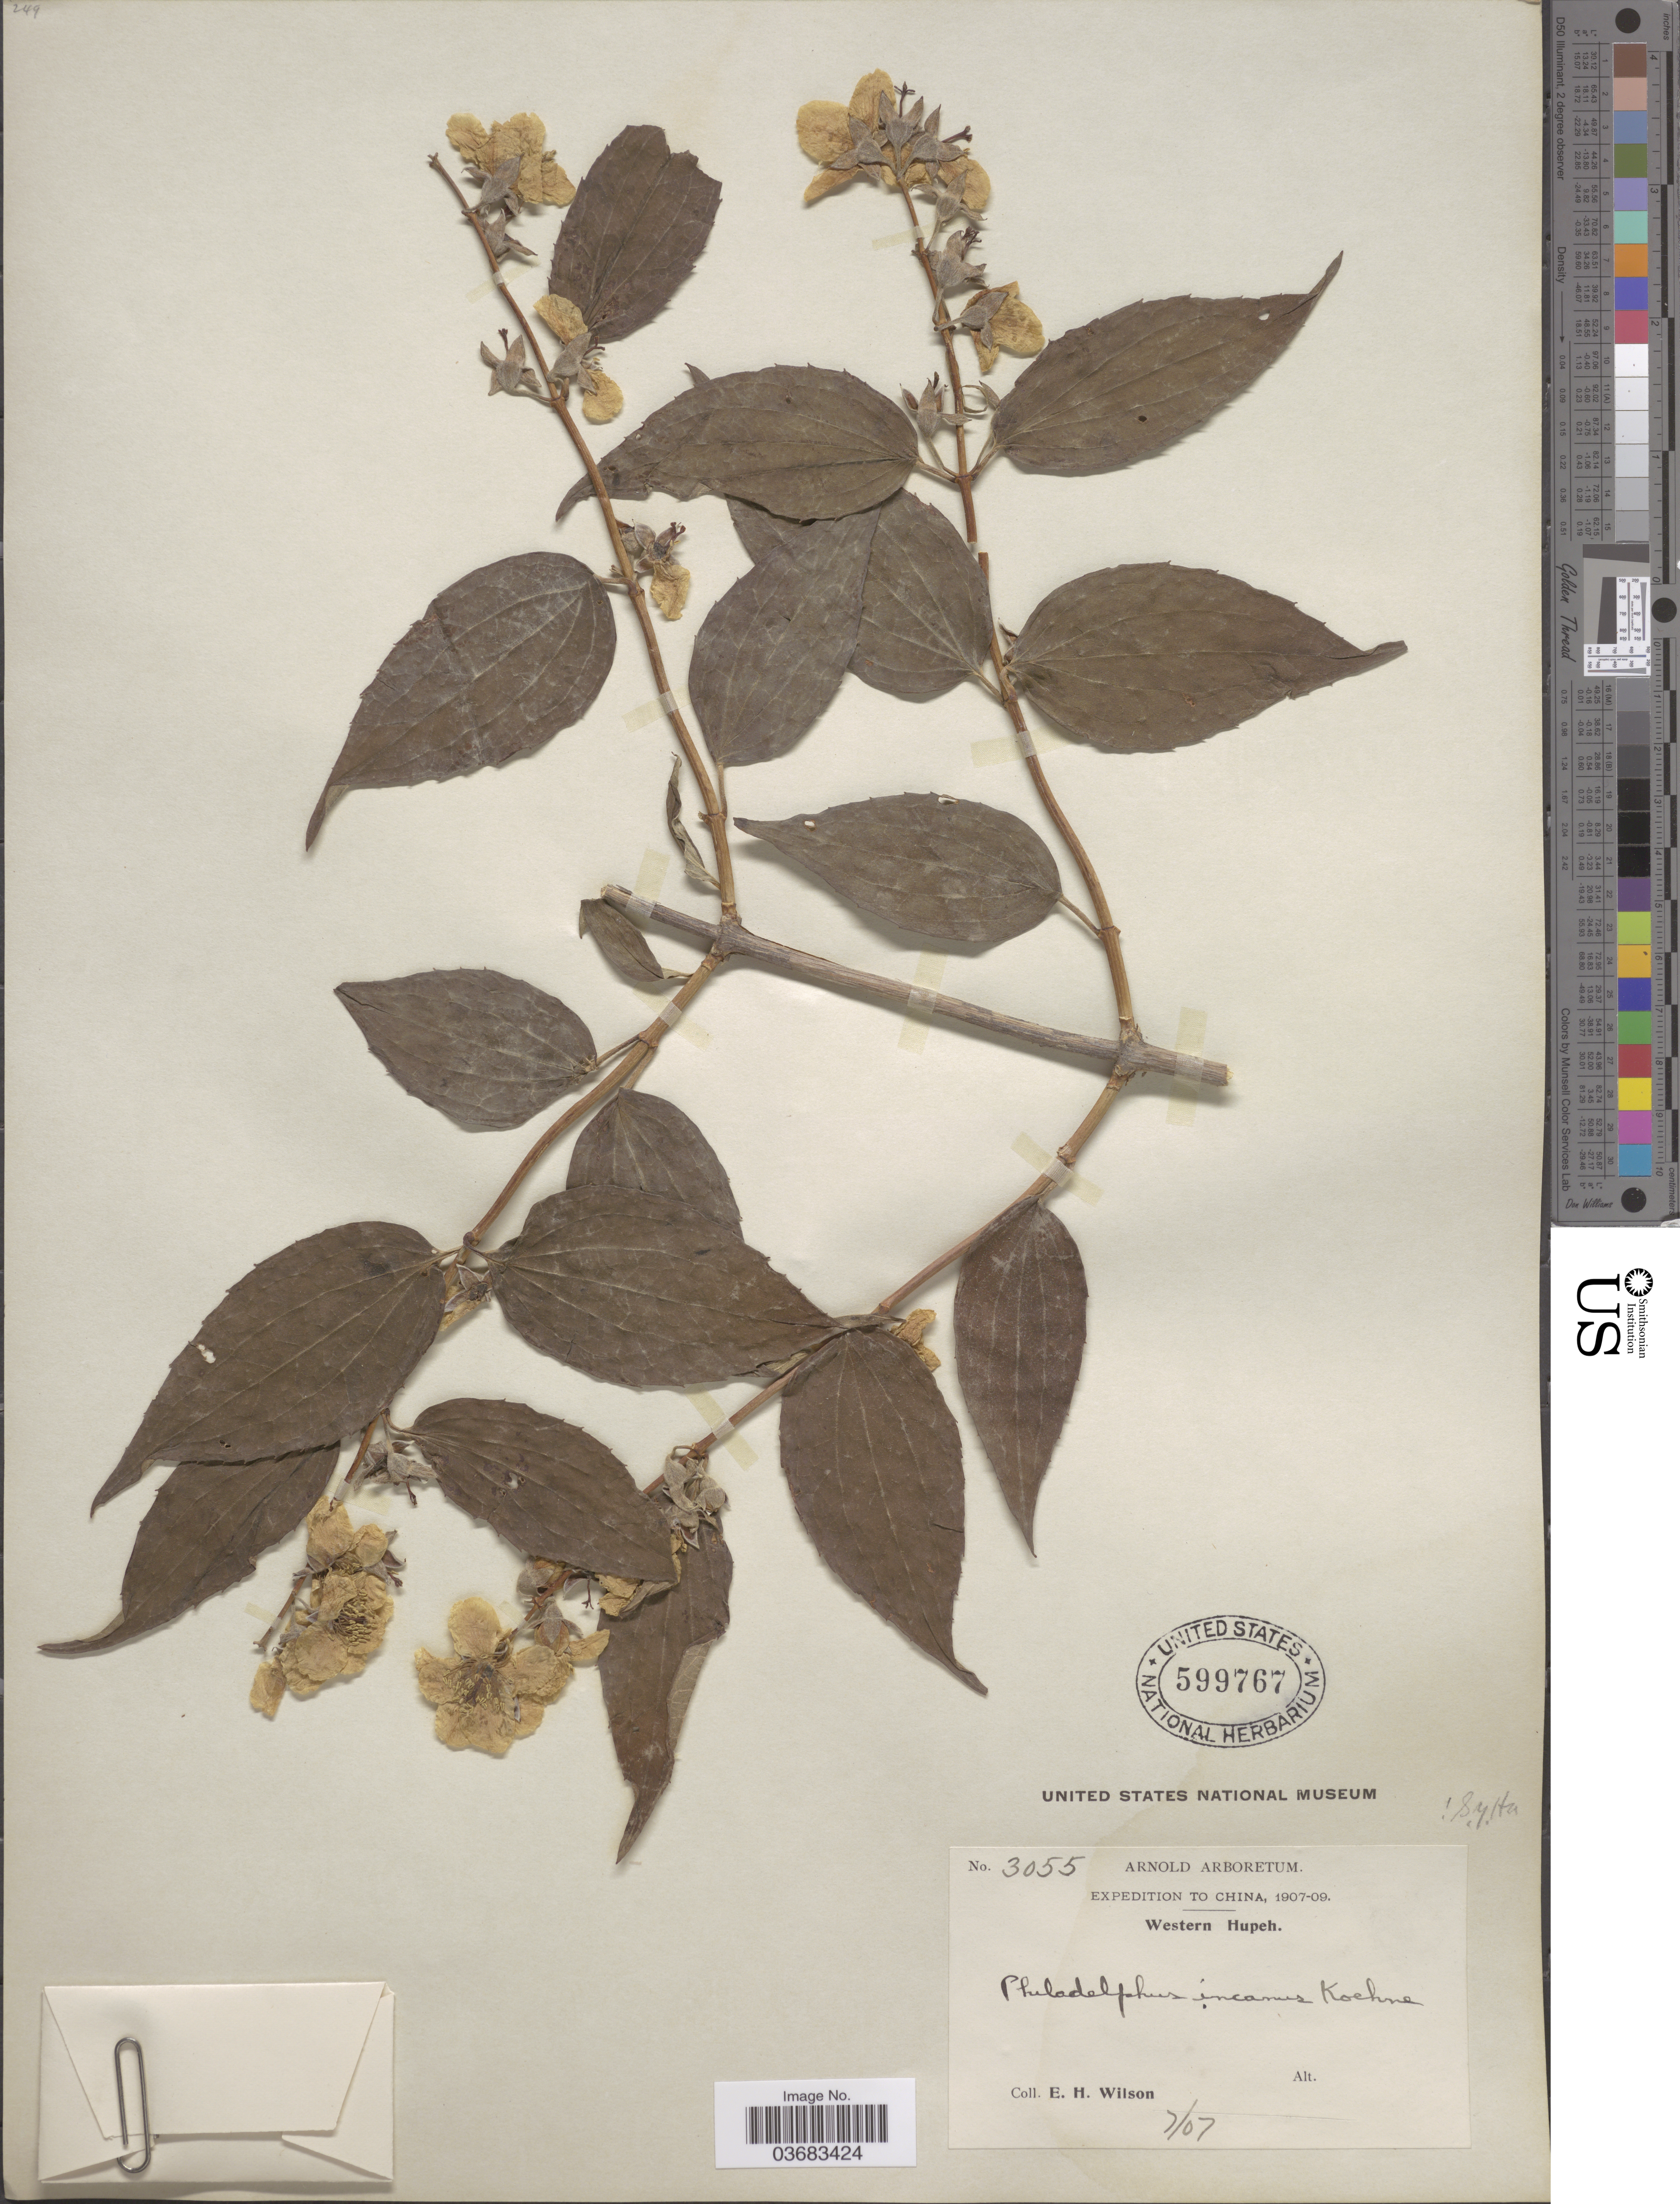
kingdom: Plantae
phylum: Tracheophyta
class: Magnoliopsida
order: Cornales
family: Hydrangeaceae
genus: Philadelphus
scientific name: Philadelphus incanus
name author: Koehne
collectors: E. Wilson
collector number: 3055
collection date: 1907-07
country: China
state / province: Hubei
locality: Expedition to China, 1907-09. Western Hupeh.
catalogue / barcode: US 599767